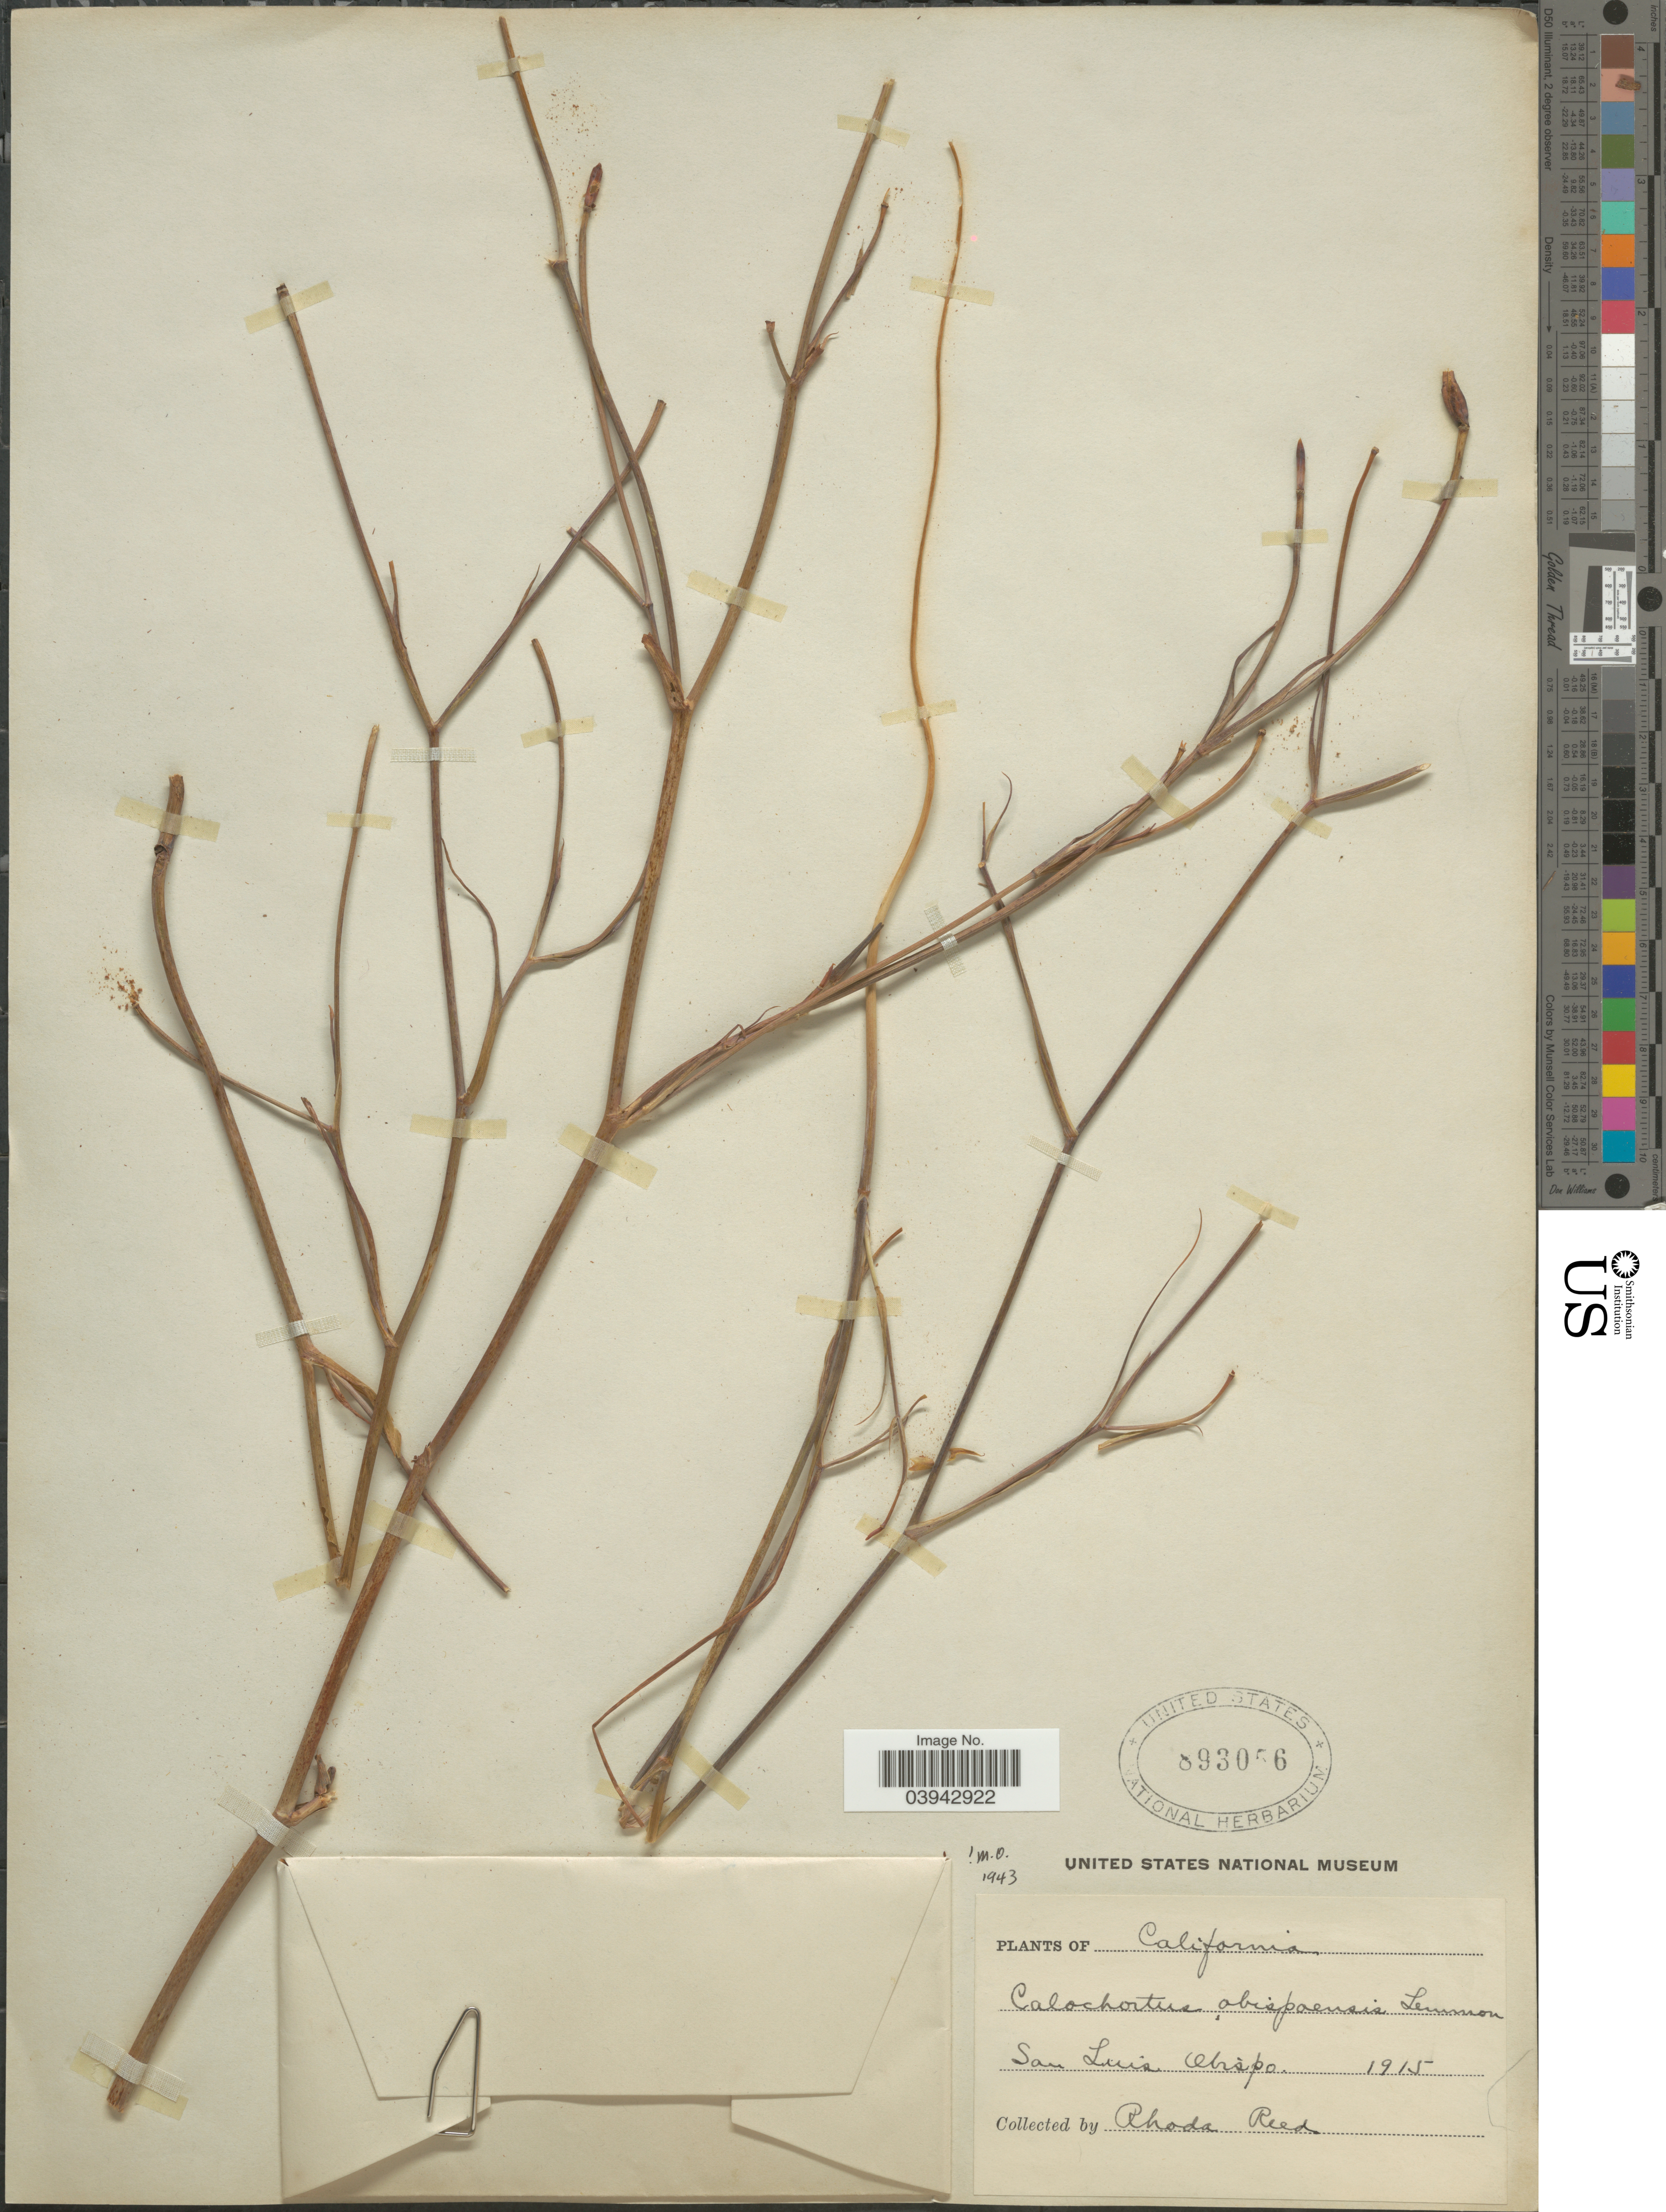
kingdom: Plantae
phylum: Tracheophyta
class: Liliopsida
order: Liliales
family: Liliaceae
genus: Calochortus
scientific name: Calochortus obispoensis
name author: Lemmon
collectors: R. Reed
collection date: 1915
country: United States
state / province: California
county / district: San Luis Obispo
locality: San Luis Obispo.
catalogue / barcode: US 893056